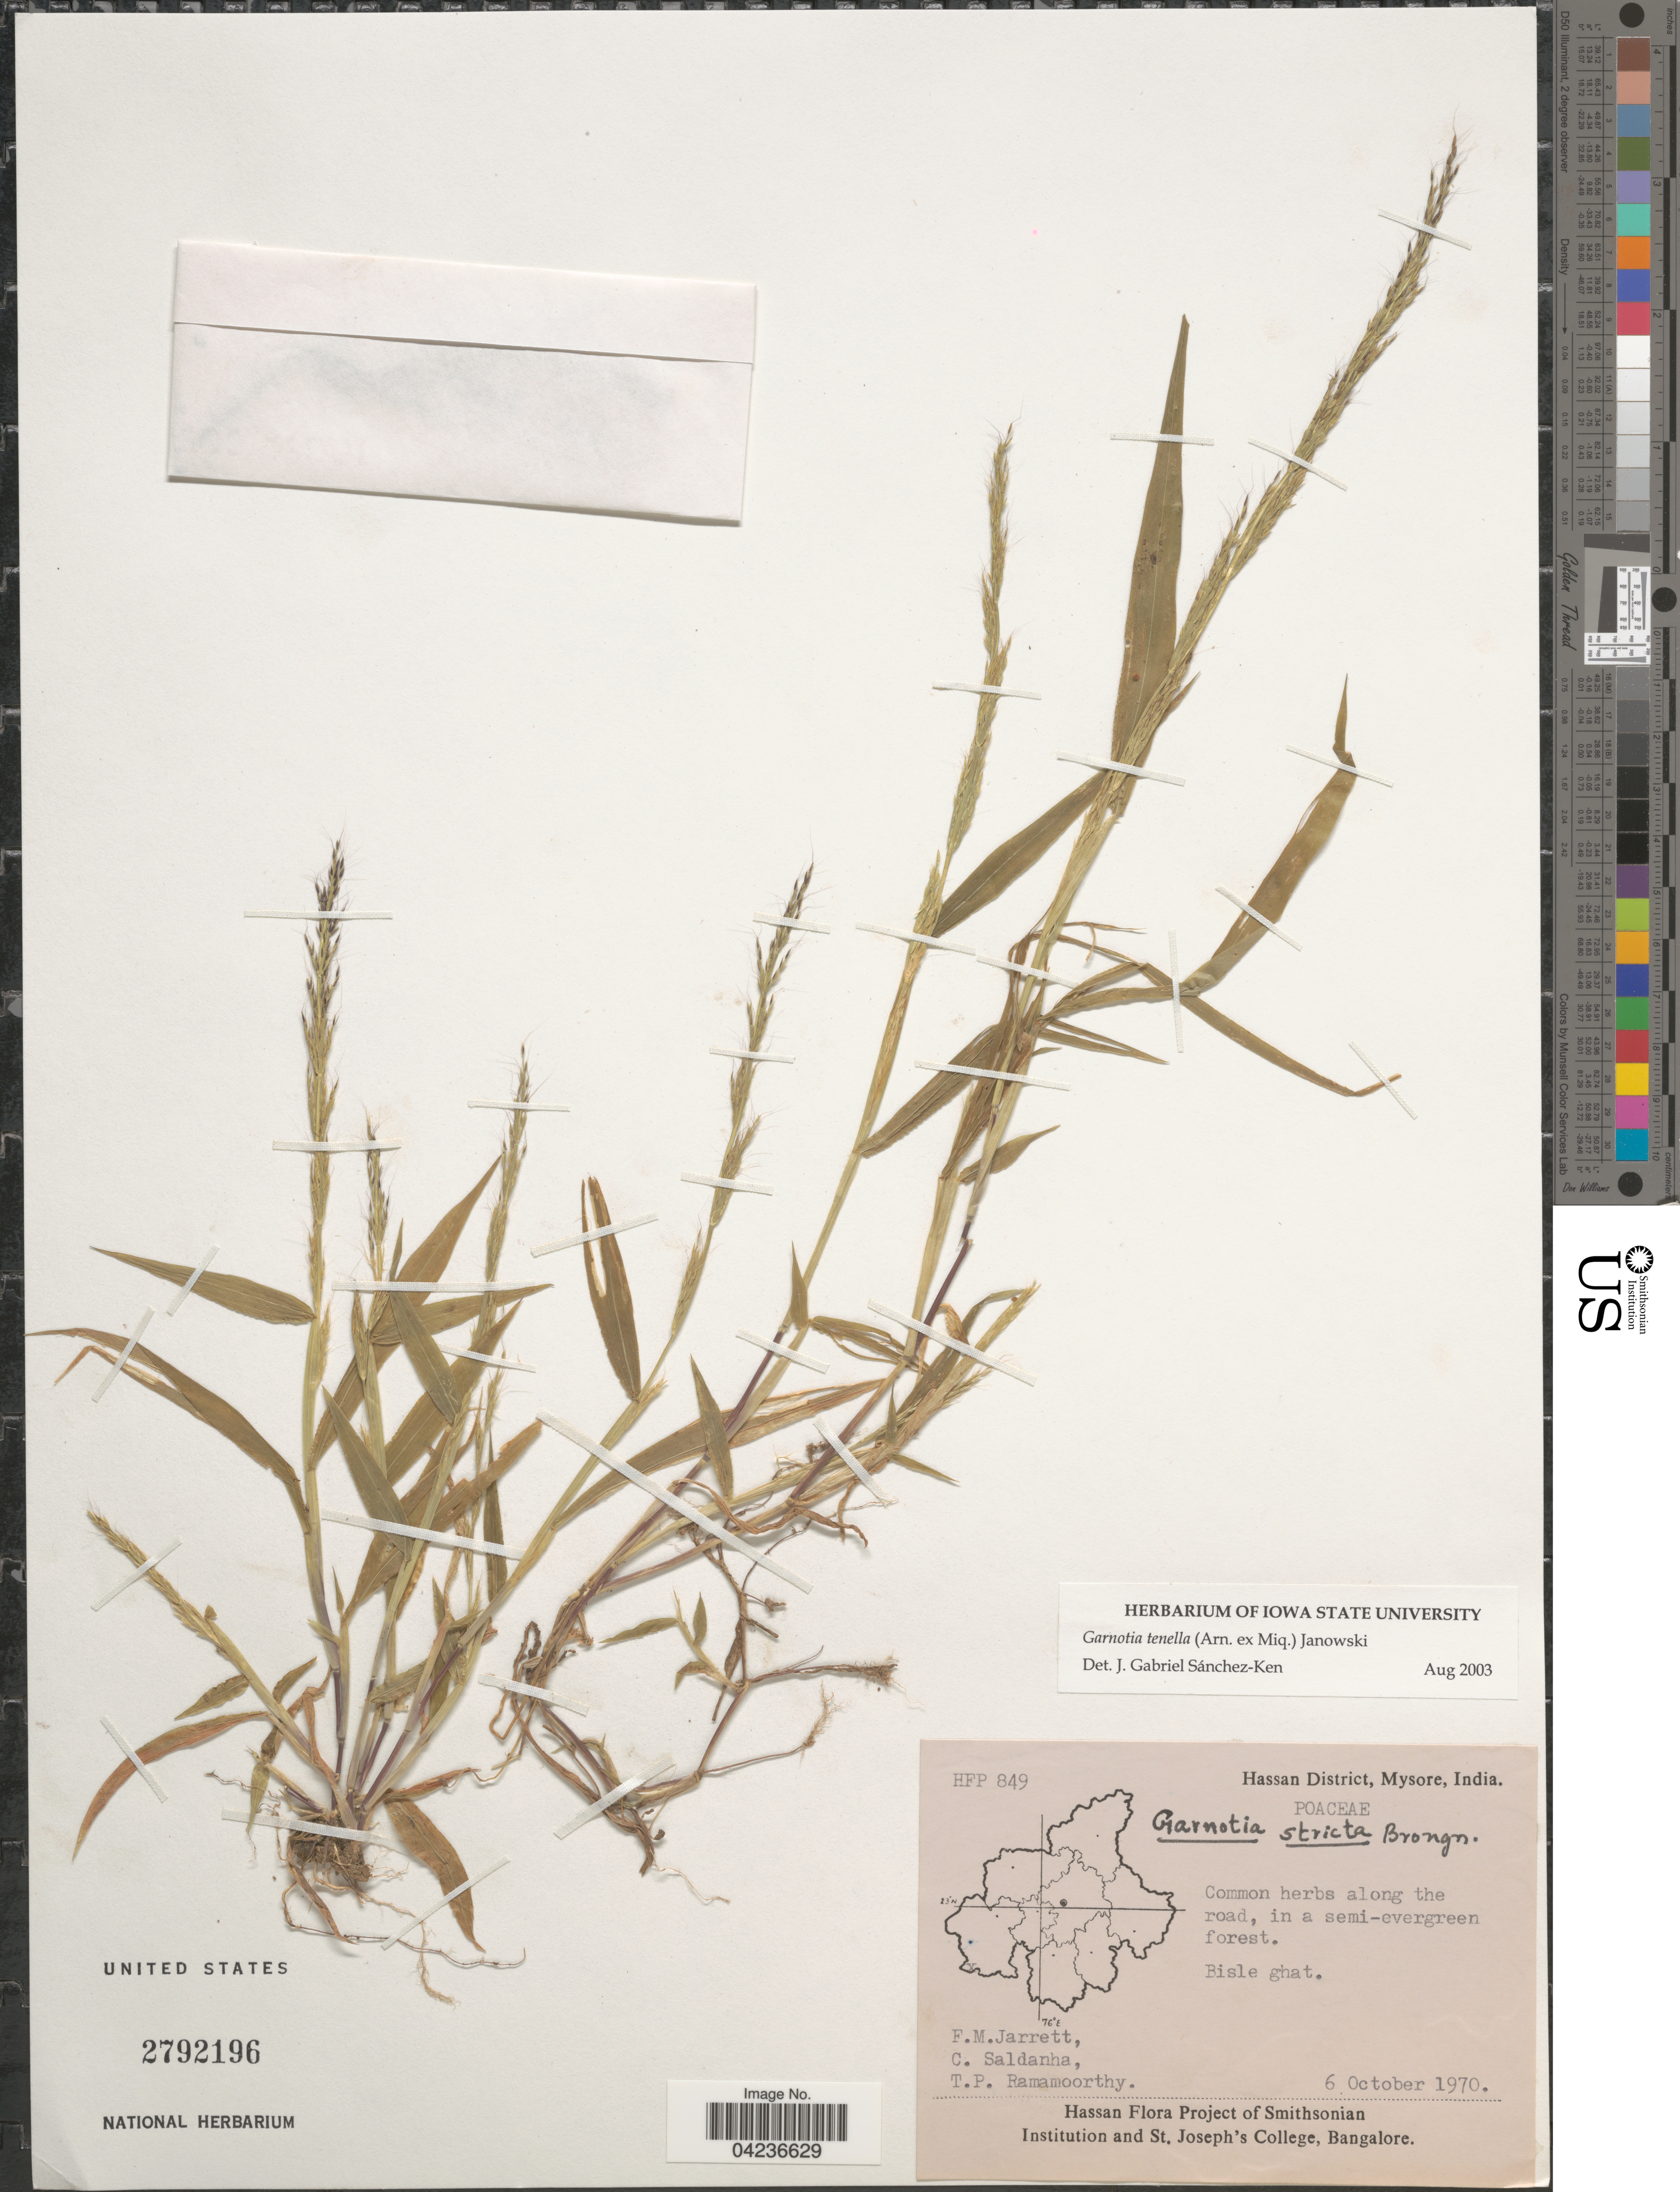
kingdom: Plantae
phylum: Tracheophyta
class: Liliopsida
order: Poales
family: Poaceae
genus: Garnotia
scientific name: Garnotia tenella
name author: (Arn. ex Miq.) Miq.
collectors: F. M. Jarrett, C. Saldanha & T. P. Ramamoorthy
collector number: HFP849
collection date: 1970-10-06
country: India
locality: Hassan District, Mysore. Bisle ghat.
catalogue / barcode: US 2792196